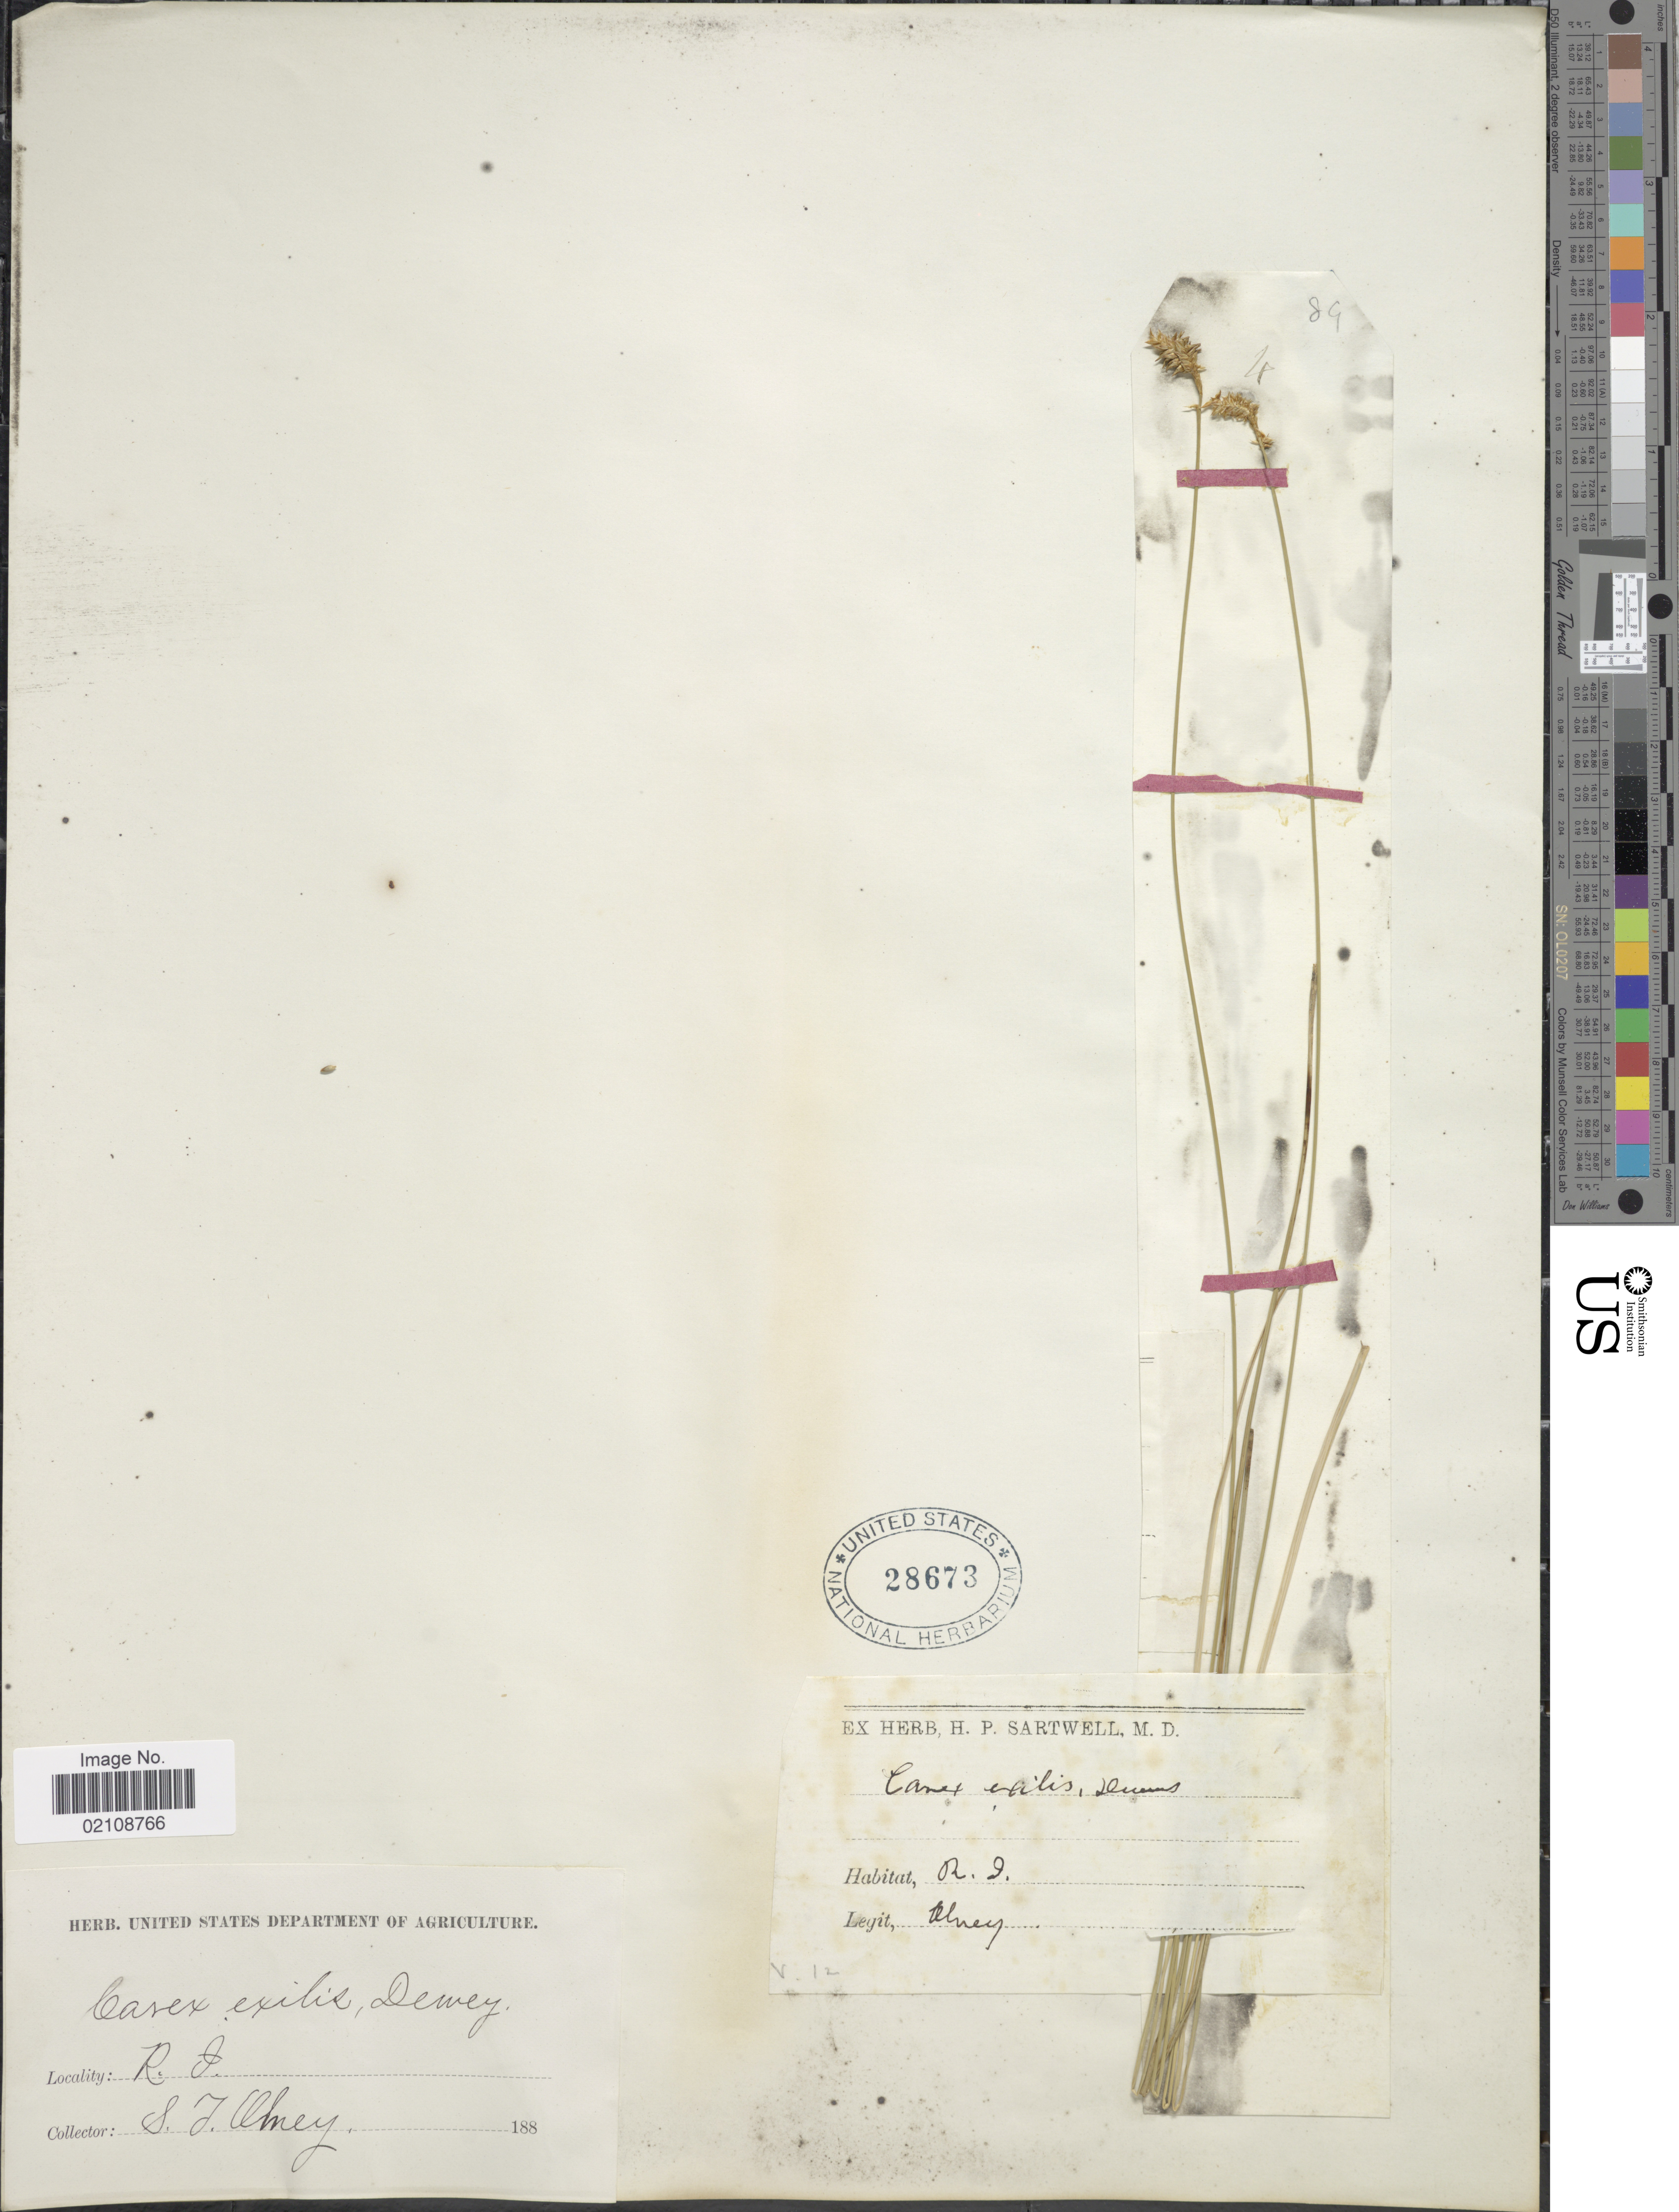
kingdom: Plantae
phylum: Tracheophyta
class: Liliopsida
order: Poales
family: Cyperaceae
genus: Carex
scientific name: Carex exilis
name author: Dewey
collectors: S. Olney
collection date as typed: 188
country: United States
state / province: Rhode Island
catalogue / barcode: US 28673